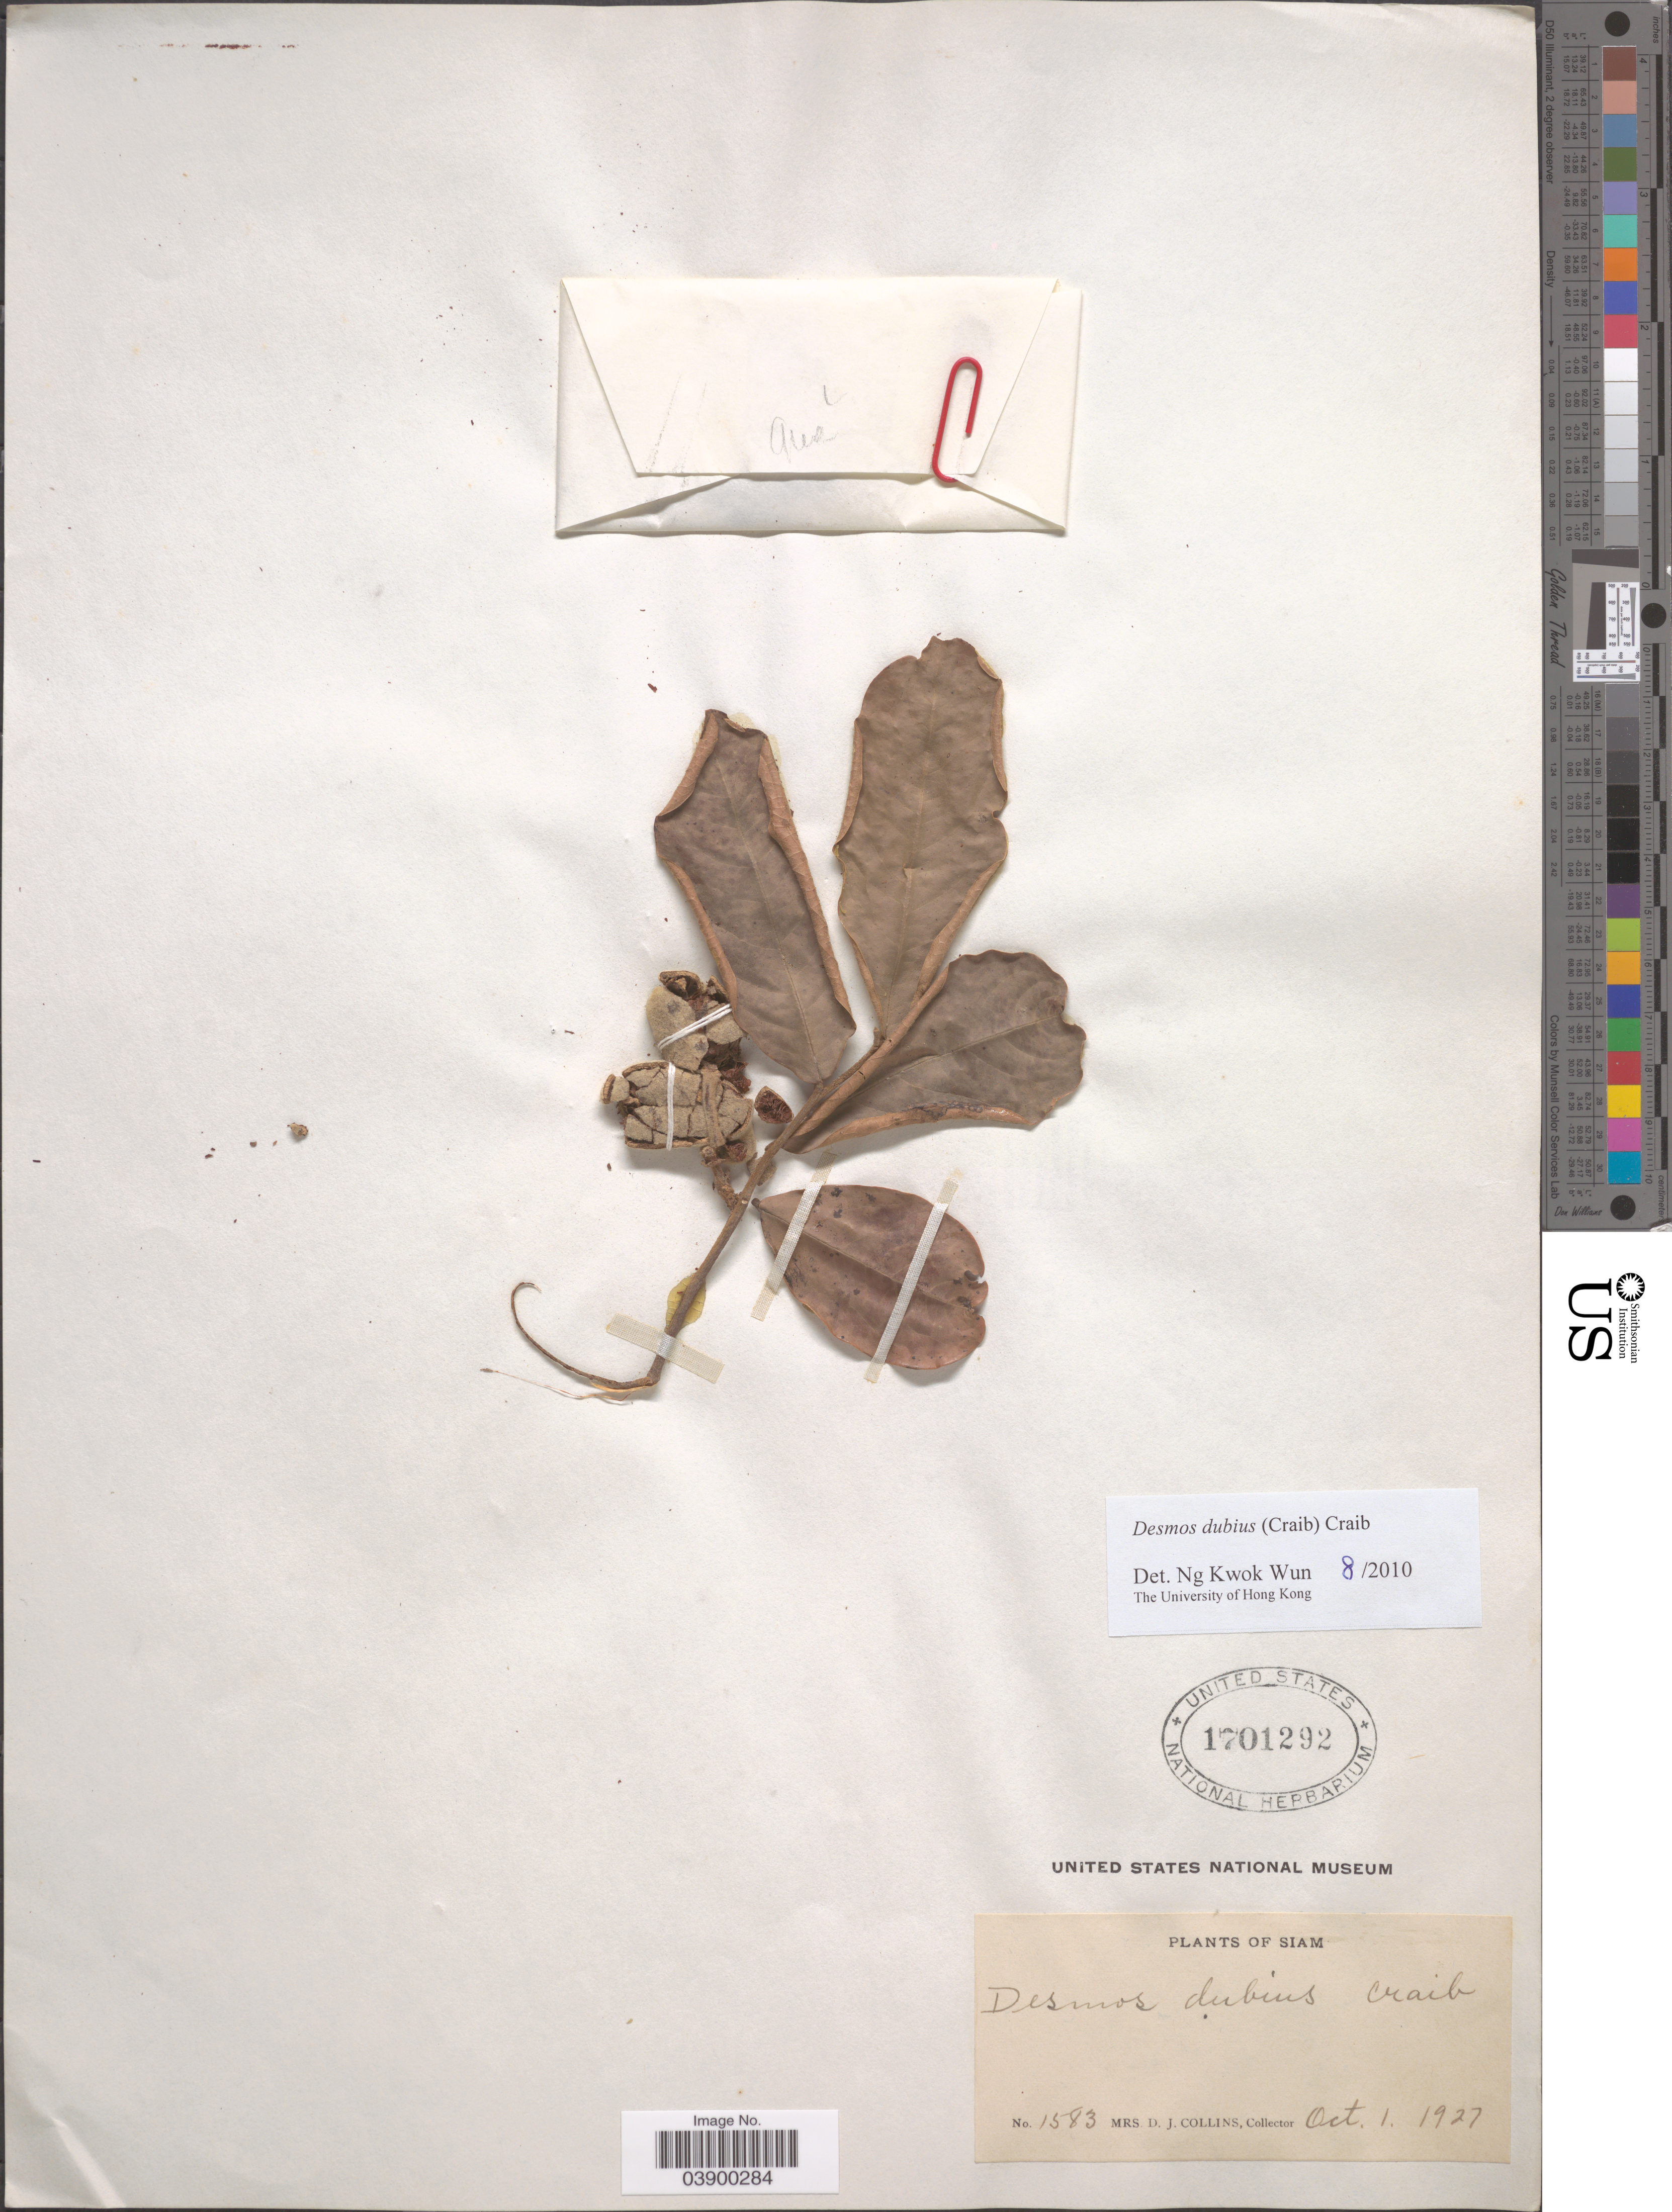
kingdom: Plantae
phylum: Tracheophyta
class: Magnoliopsida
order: Magnoliales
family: Annonaceae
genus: Desmos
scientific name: Desmos dubius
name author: Craib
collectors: Mrs. D. J. Collins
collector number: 1583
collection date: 1927-10-01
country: Thailand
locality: Siam.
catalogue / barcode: US 1701292